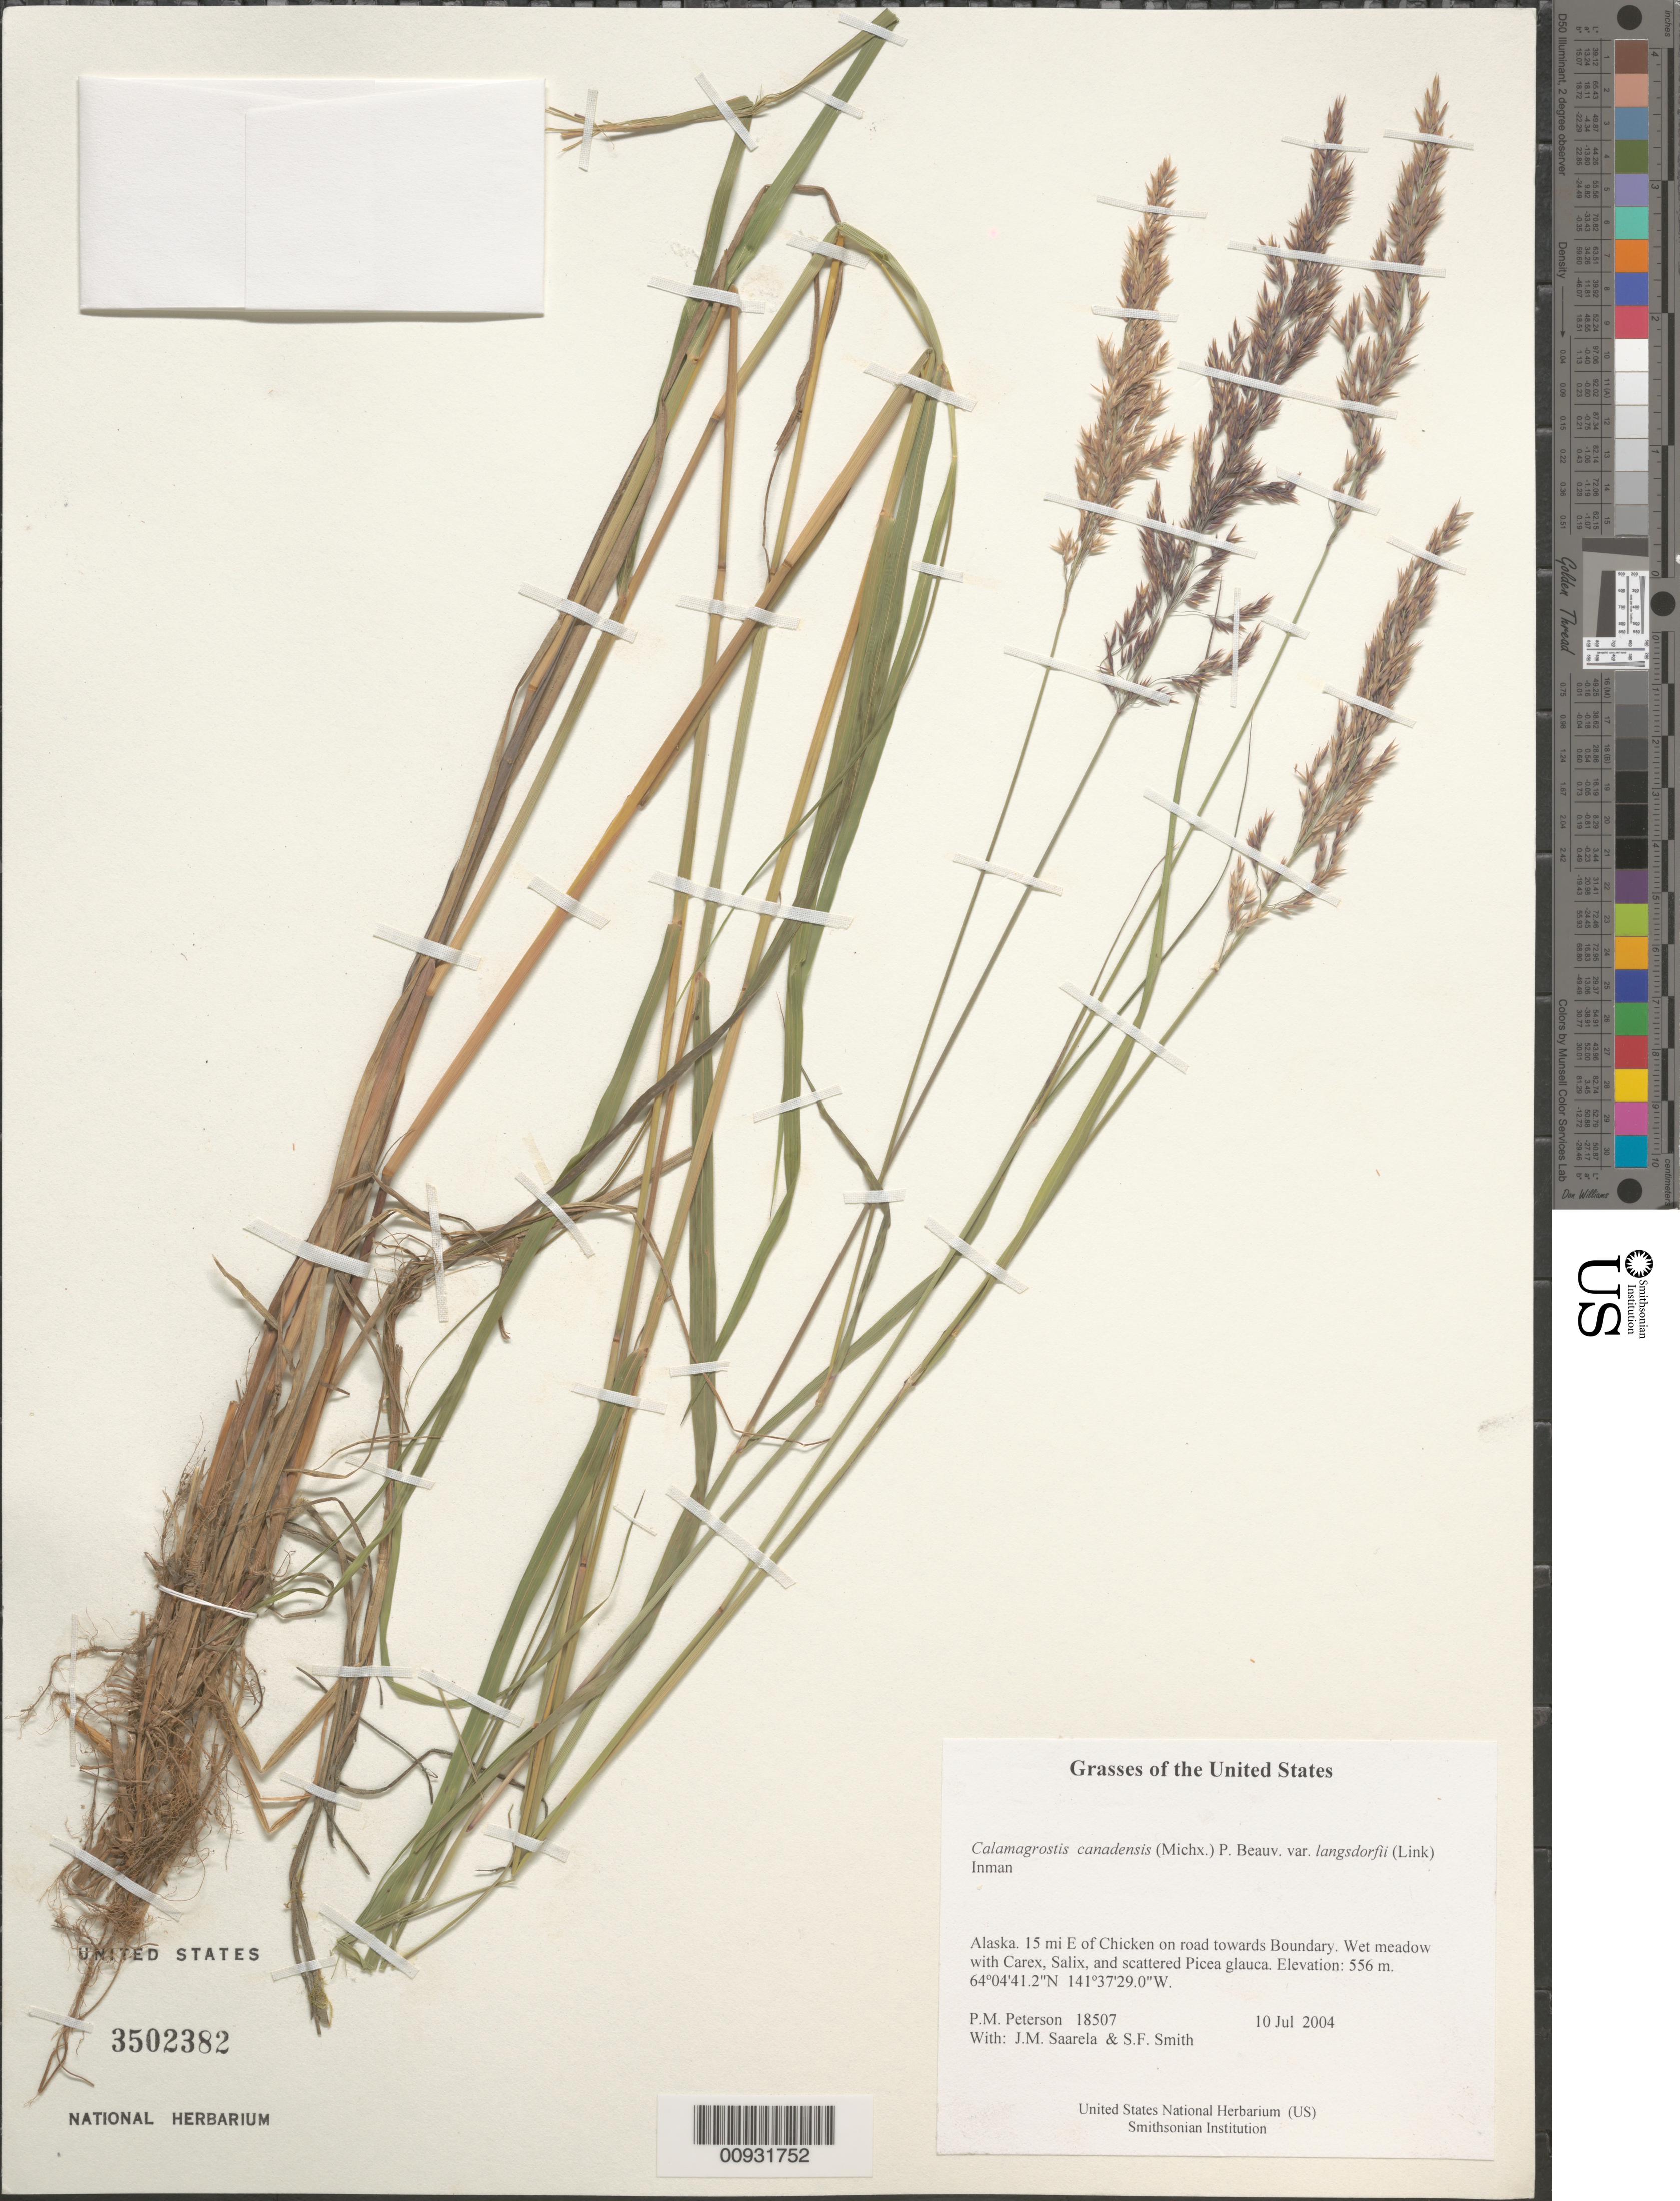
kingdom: Plantae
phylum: Tracheophyta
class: Liliopsida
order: Poales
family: Poaceae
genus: Calamagrostis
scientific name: Calamagrostis canadensis var. langsdorffii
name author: (Link) Inman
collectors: P. M. Peterson, J. Saarela & S.F. Smith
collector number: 18507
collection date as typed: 10 Jul 2004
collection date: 2004-07-10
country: United States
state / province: Alaska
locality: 15 mi E of Chicken on road towards Boundary. Wet meadow with Carex, Salix, and scattered Picea glauca.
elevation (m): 556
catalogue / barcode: US 3502382